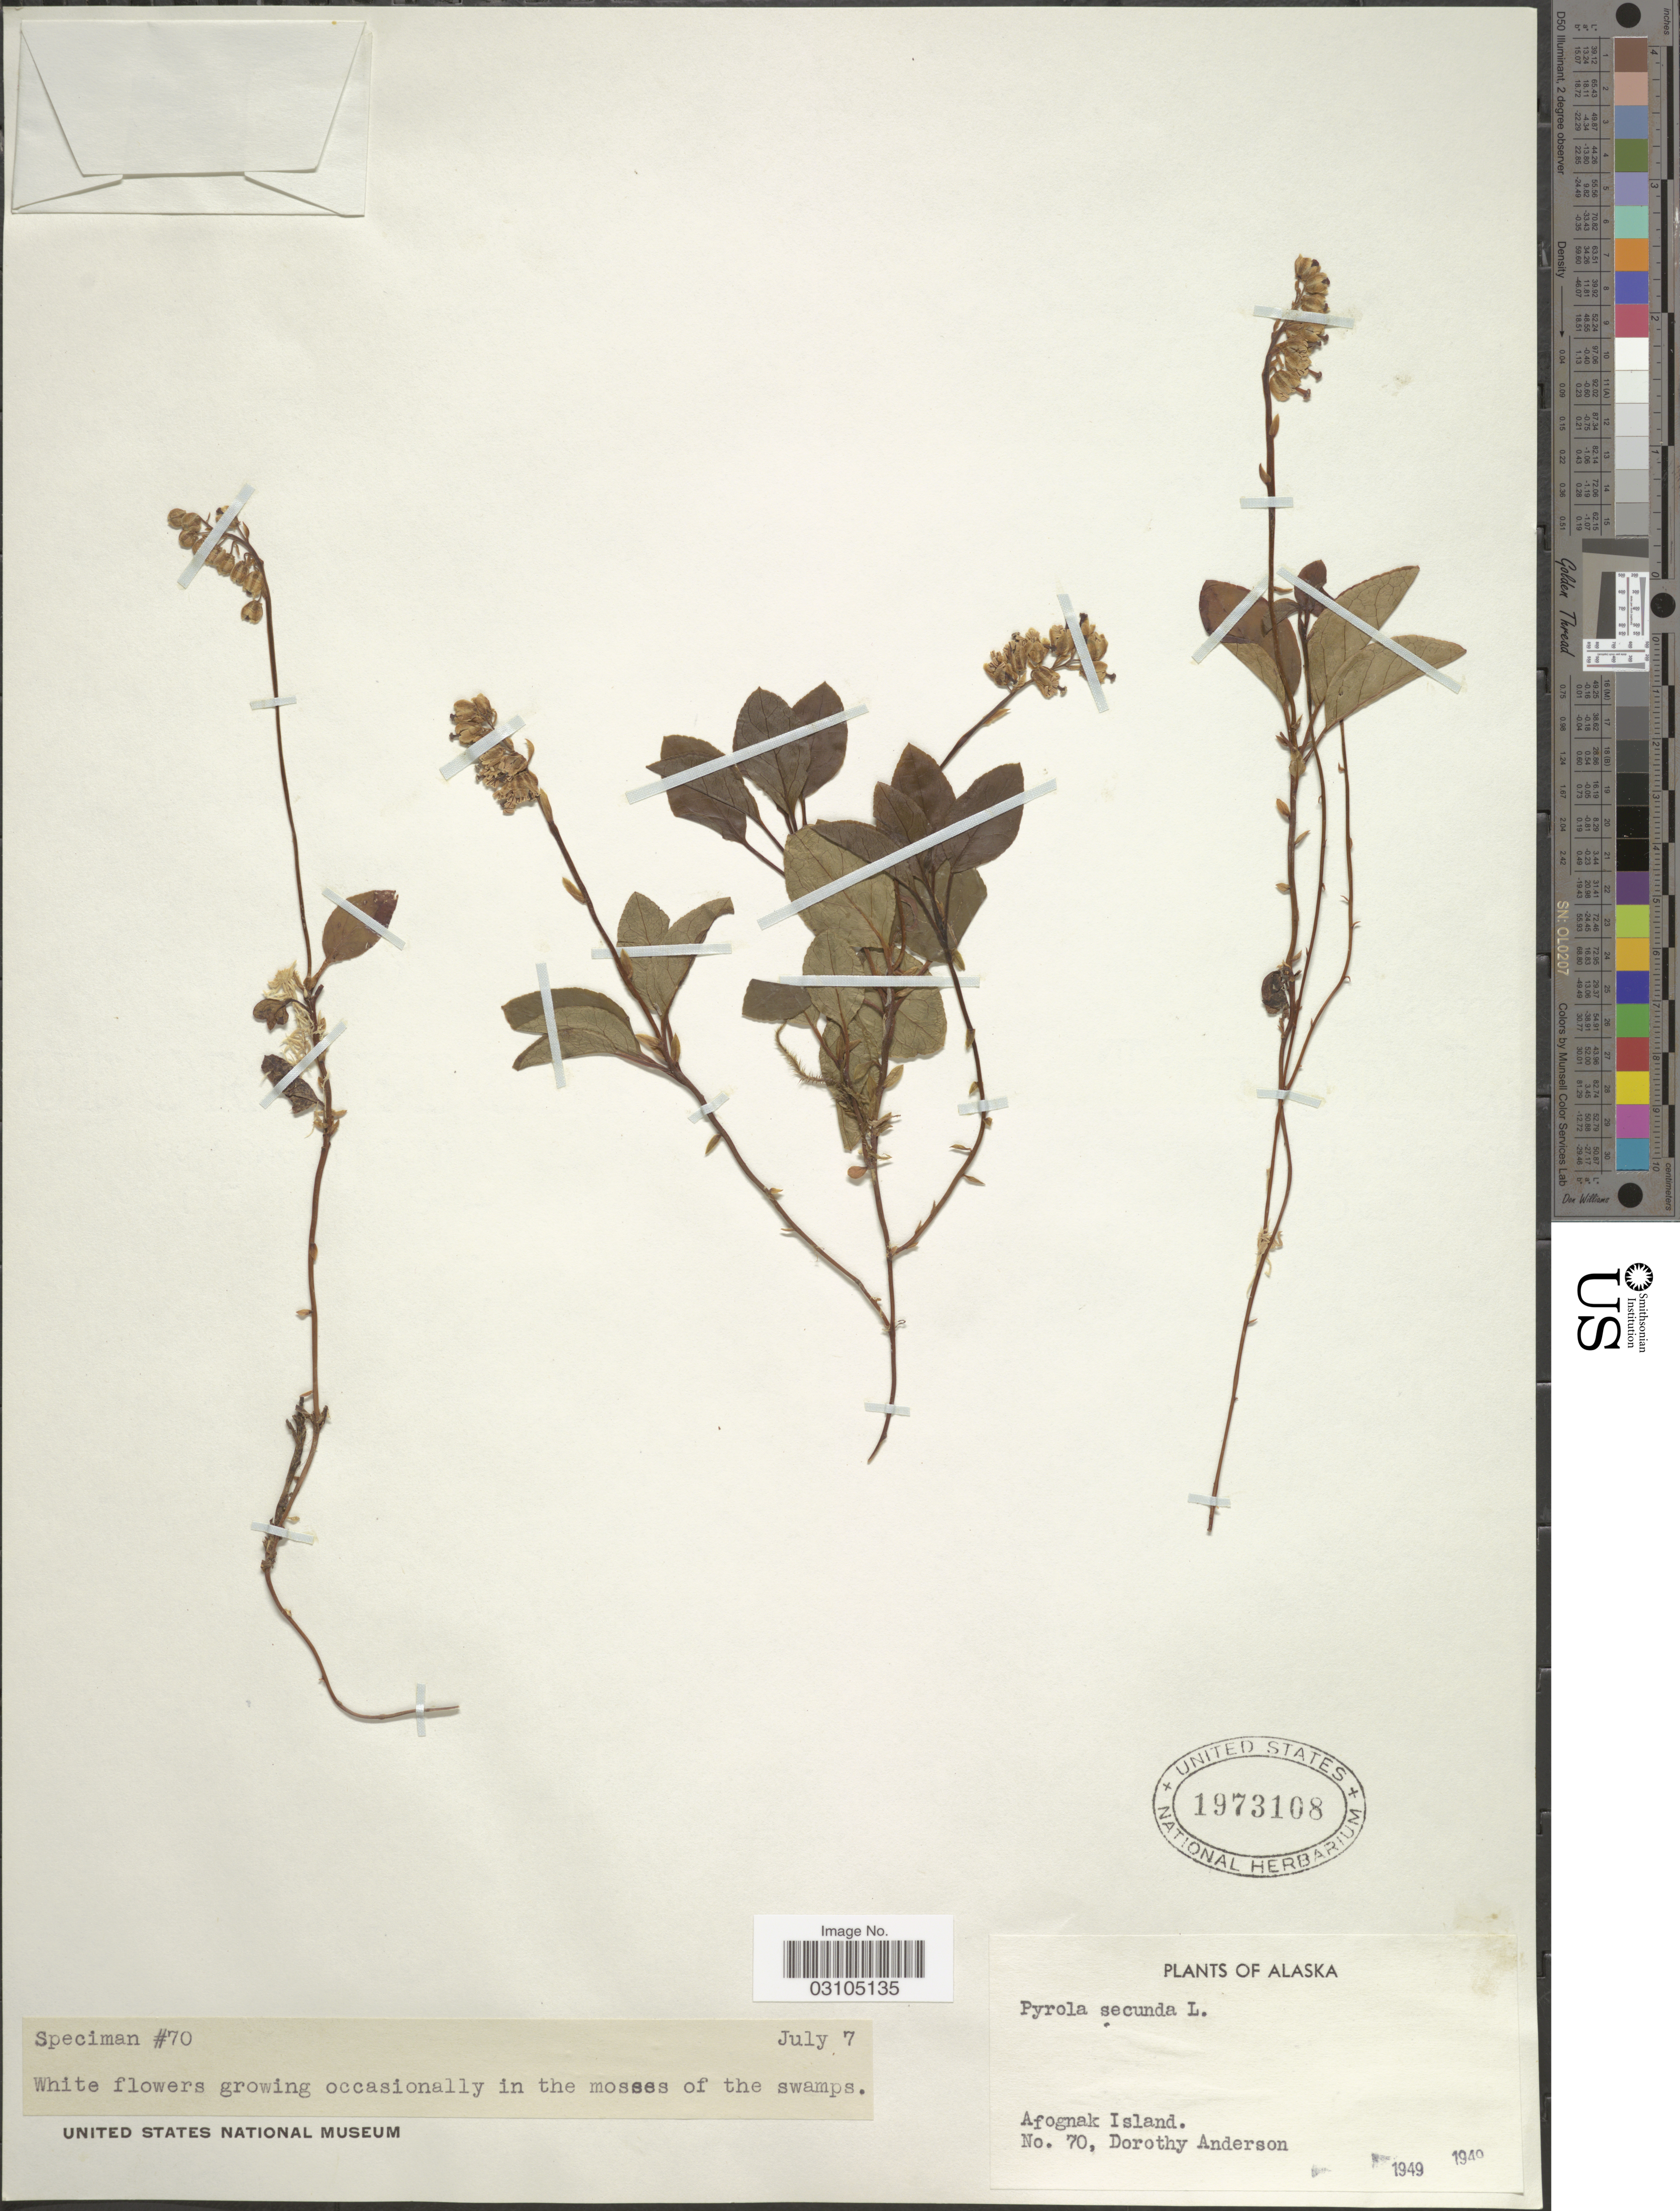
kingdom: Plantae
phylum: Tracheophyta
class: Magnoliopsida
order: Ericales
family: Ericaceae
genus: Orthilia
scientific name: Orthilia secunda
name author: (L.) House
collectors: D. Anderson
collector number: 70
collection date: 1949-07-07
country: United States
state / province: Alaska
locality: Afognak Island.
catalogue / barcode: US 1973108